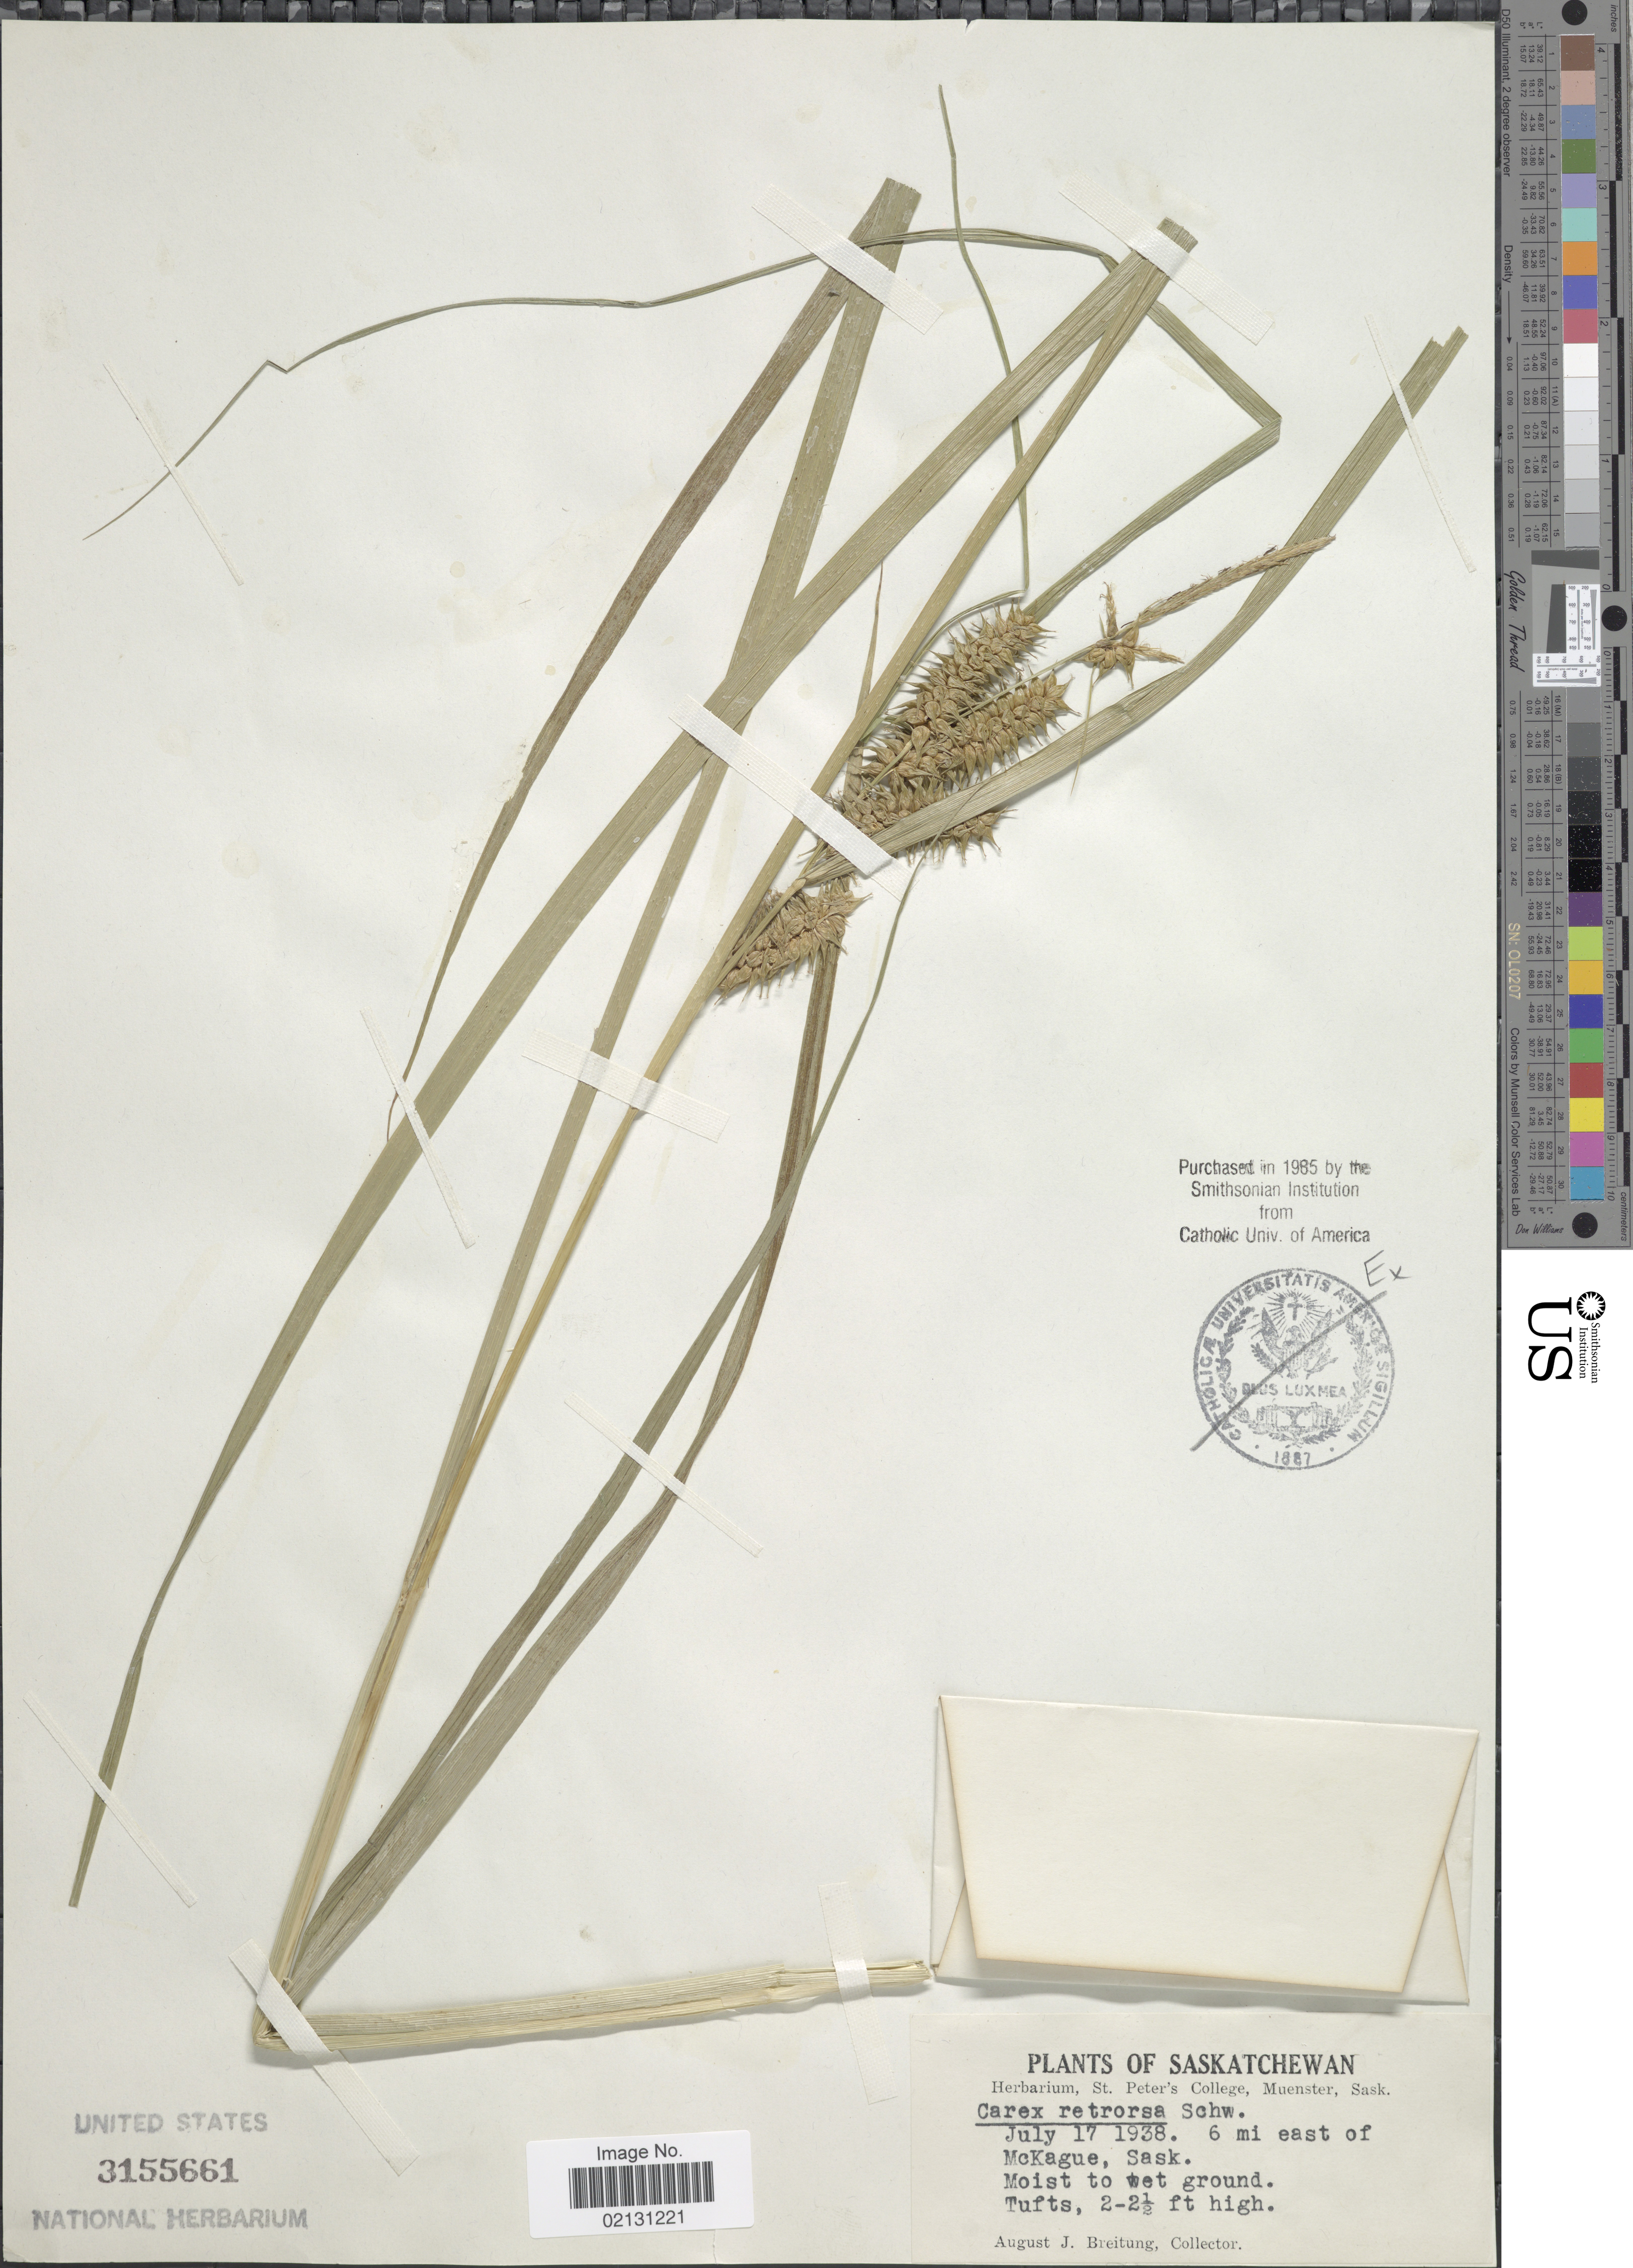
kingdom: Plantae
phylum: Tracheophyta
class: Liliopsida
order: Poales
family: Cyperaceae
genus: Carex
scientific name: Carex retrorsa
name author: Schwein.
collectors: A. Breitung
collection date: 1938-07-17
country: Canada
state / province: Saskatchewan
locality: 6 mi east of McKague, Moist to wet ground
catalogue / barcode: US 3155661